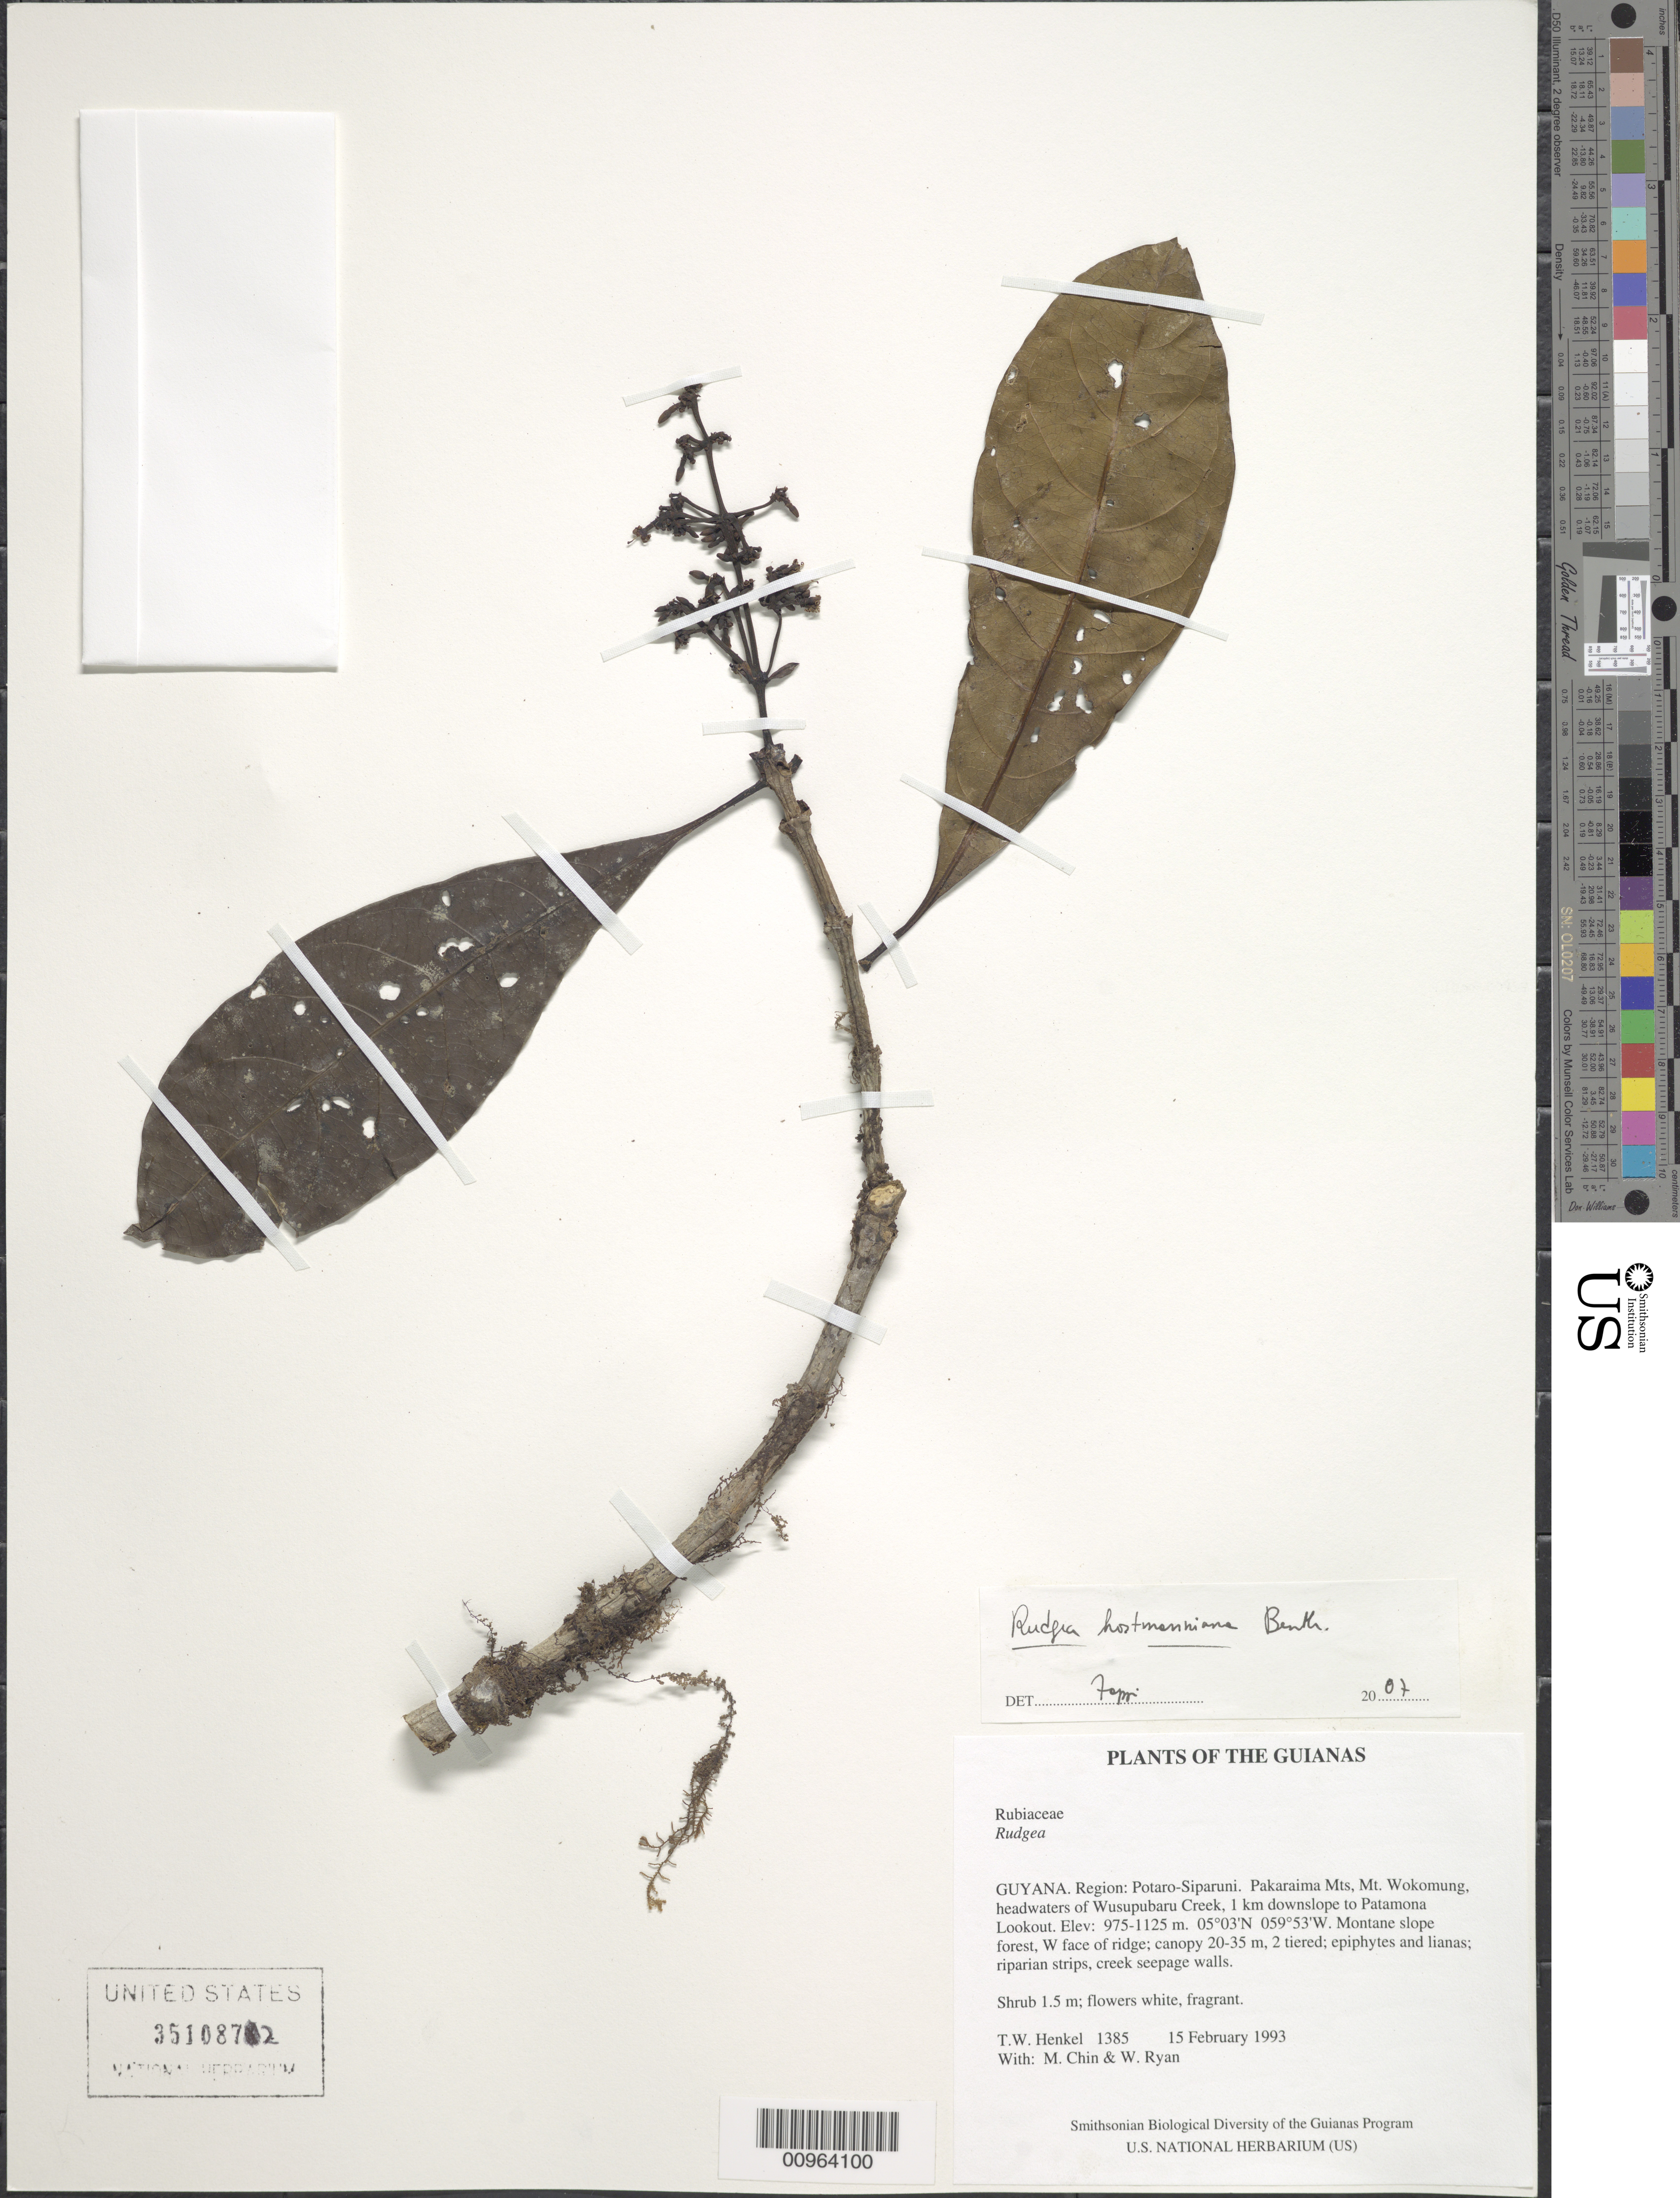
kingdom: Plantae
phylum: Tracheophyta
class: Magnoliopsida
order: Gentianales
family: Rubiaceae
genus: Rudgea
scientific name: Rudgea hostmanniana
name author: Benth.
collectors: T. Henkel, M. Chin & W. Ryan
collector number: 1385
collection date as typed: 15 February 1993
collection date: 1993-02-15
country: Guyana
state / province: Potaro-Siparuni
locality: Pakaraima Mts, Mt. Wokomung, headwaters of Wusupubaru Creek, 1 km downslope to Patamona Lookout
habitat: Montane slope forest, W face of ridge; canopy 20-35 m, 2 tiered; epiphytes and lianas; riparian strips, creek seepage walls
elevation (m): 975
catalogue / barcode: US 3510872